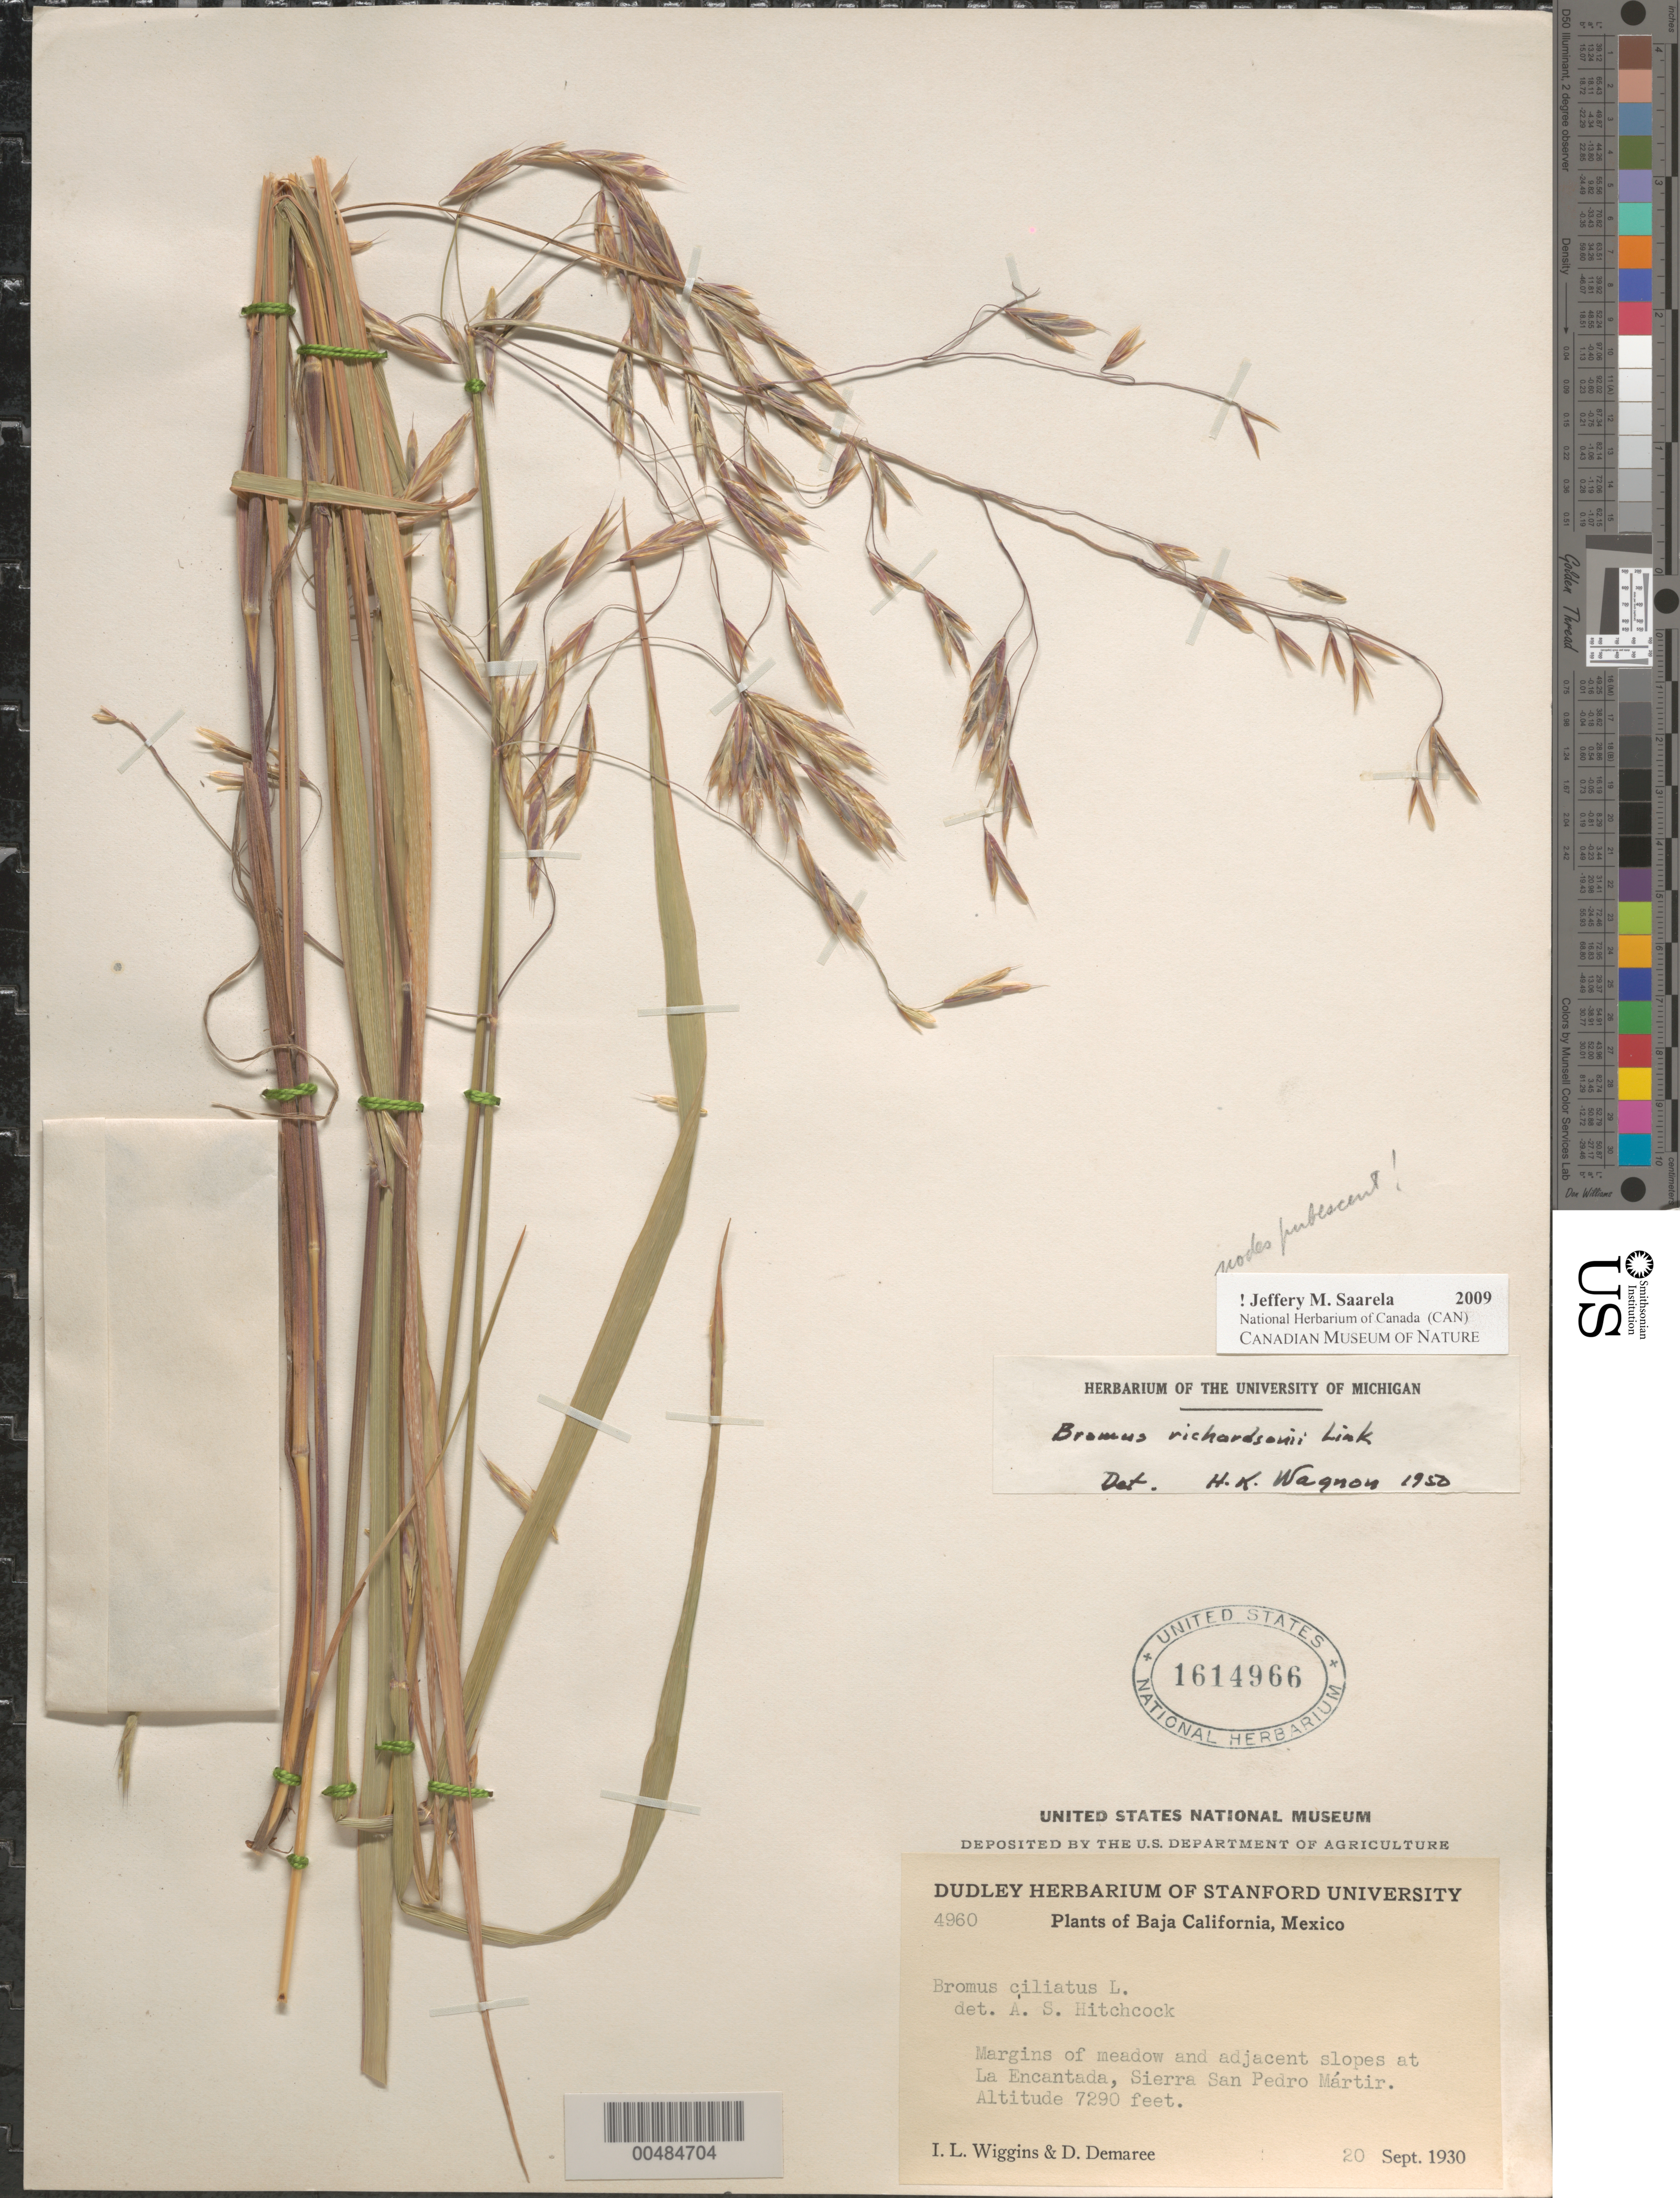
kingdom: Plantae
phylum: Tracheophyta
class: Liliopsida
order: Poales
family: Poaceae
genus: Bromus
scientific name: Bromus ciliatus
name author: L.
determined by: Hitchcock, Albert S.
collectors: I. L. Wiggins & D. Demaree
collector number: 4960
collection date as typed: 20 Sep 1930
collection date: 1930-09-20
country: Mexico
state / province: Baja California Norte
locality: At La Encantada, Sierra San Pedro Martir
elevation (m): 2222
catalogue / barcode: US 1614966